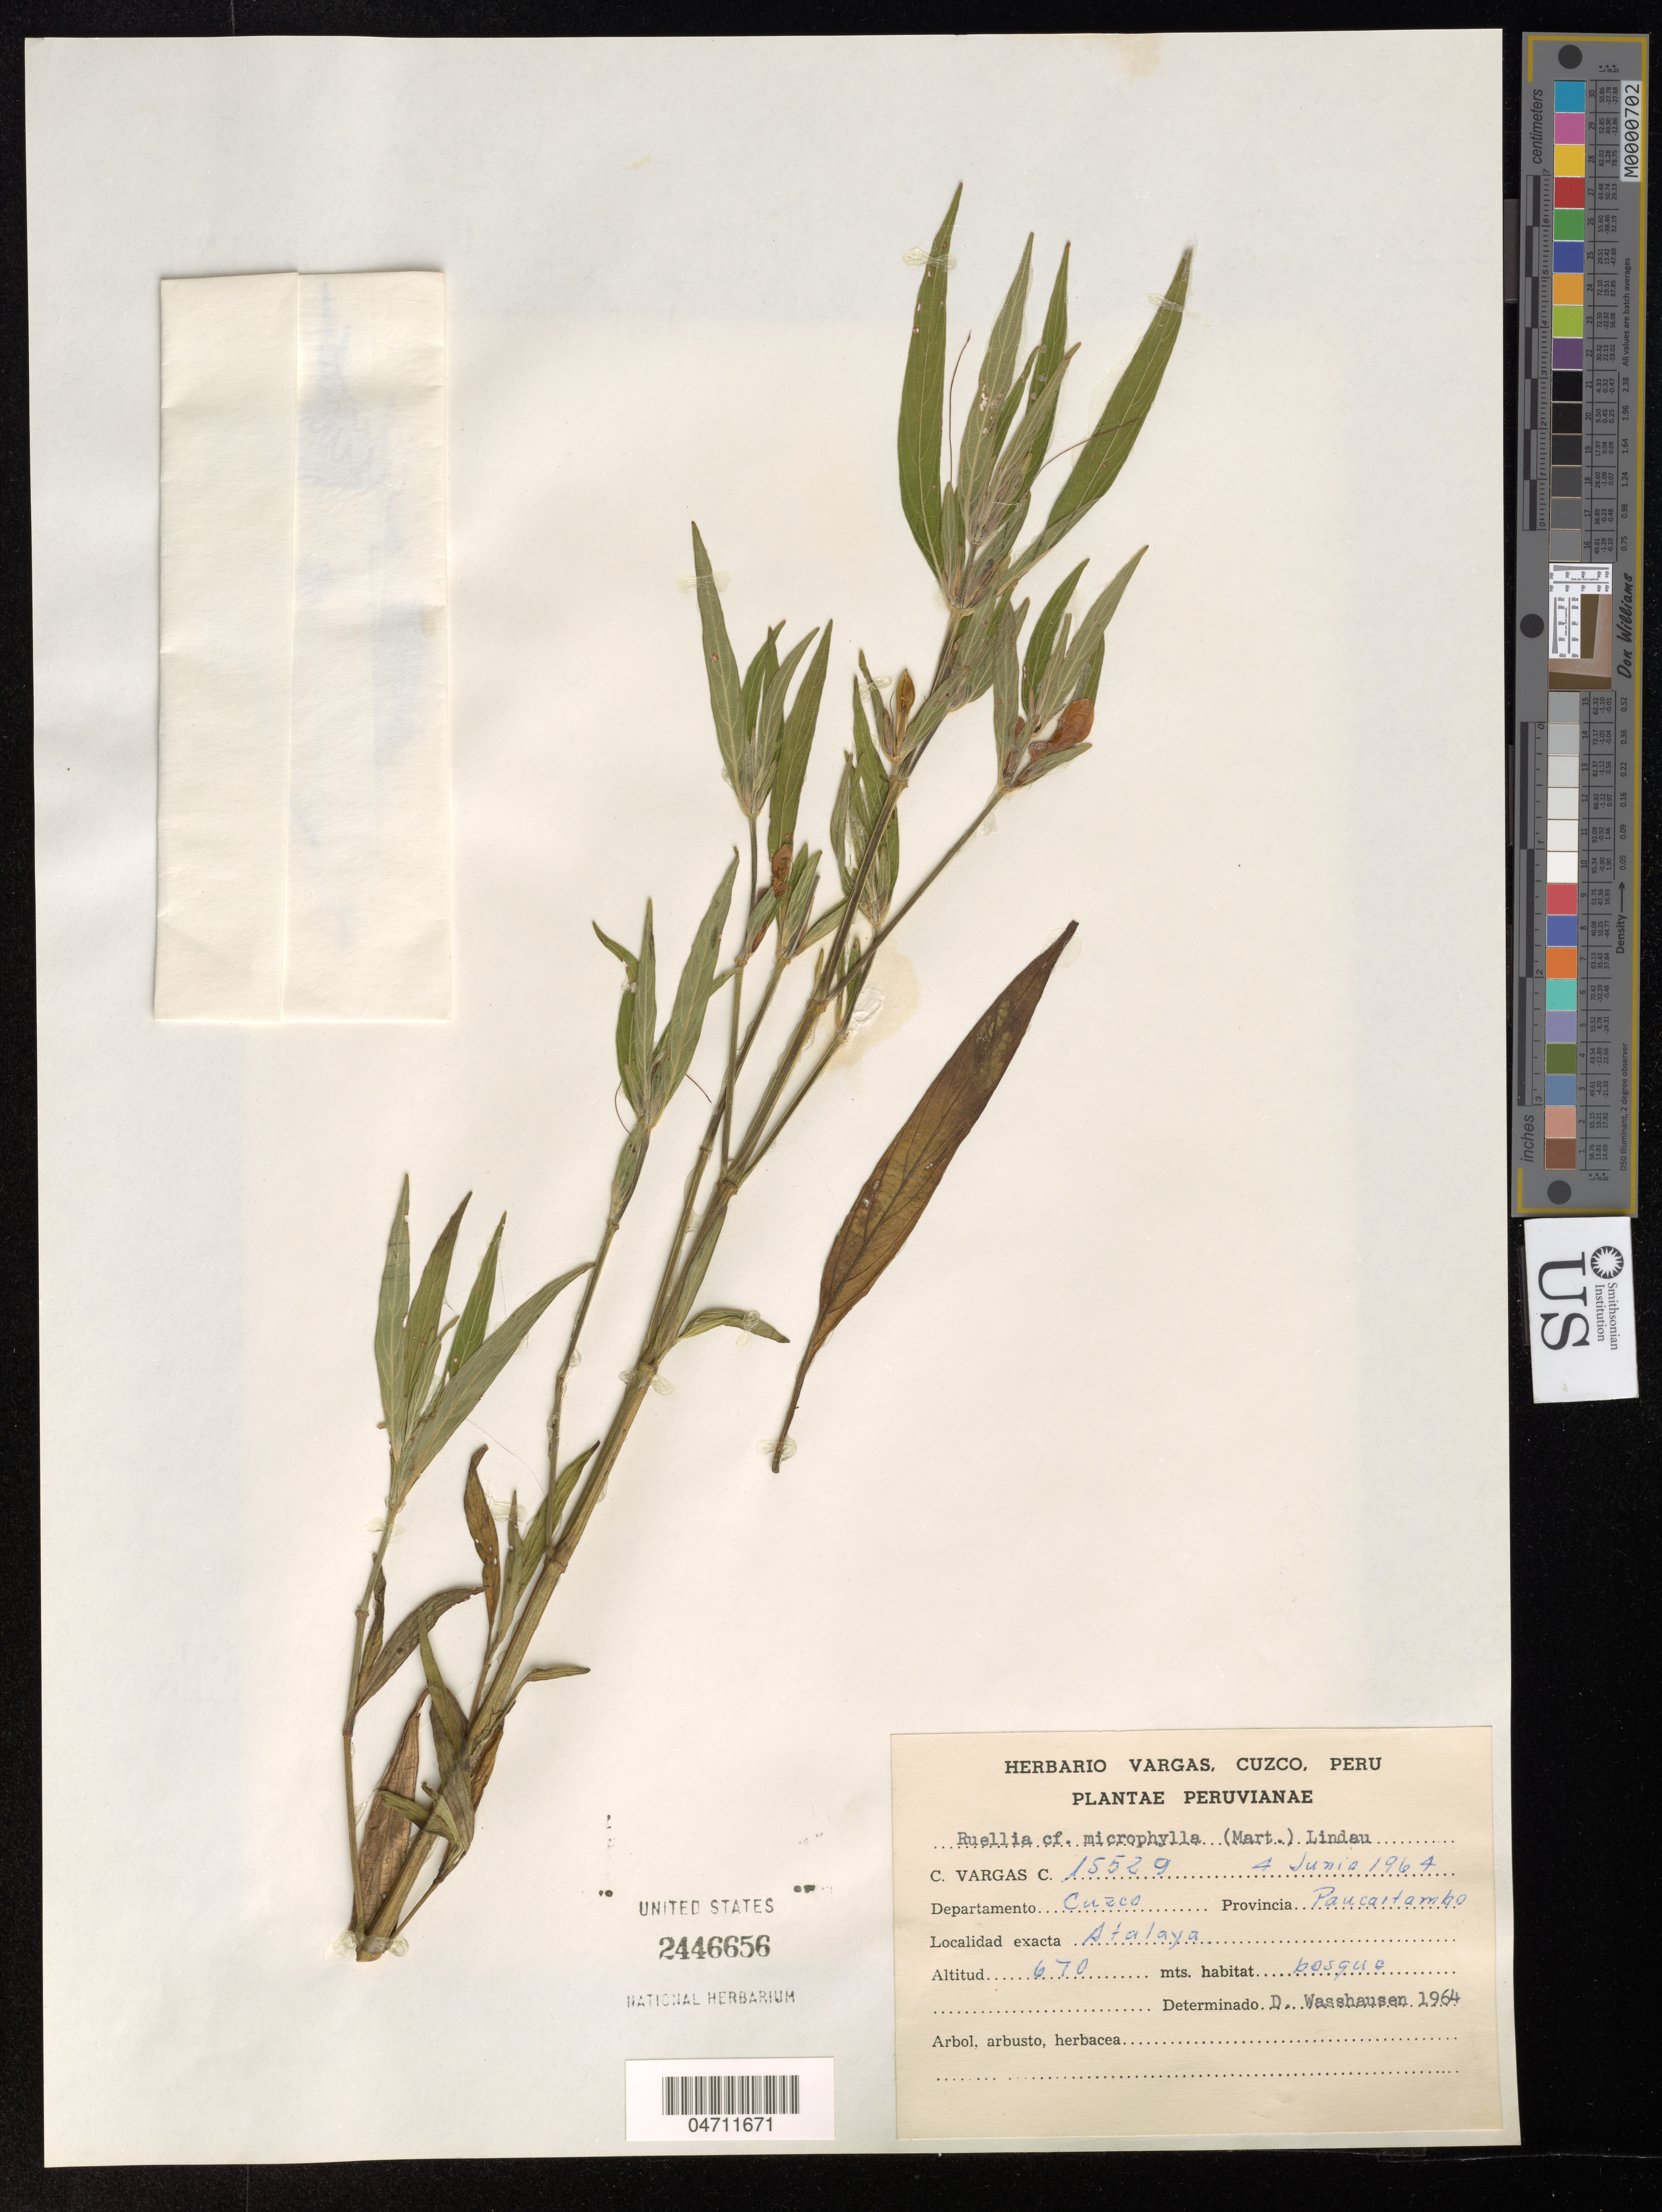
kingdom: Plantae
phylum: Tracheophyta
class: Magnoliopsida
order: Lamiales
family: Acanthaceae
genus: Ruellia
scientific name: Ruellia simplex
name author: C. Wright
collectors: C. Vargas Calderón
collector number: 15529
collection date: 1964-06-04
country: Peru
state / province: Cusco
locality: Provincia Paucartambo, Atalaya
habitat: Bosque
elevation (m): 670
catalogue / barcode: US 2446656